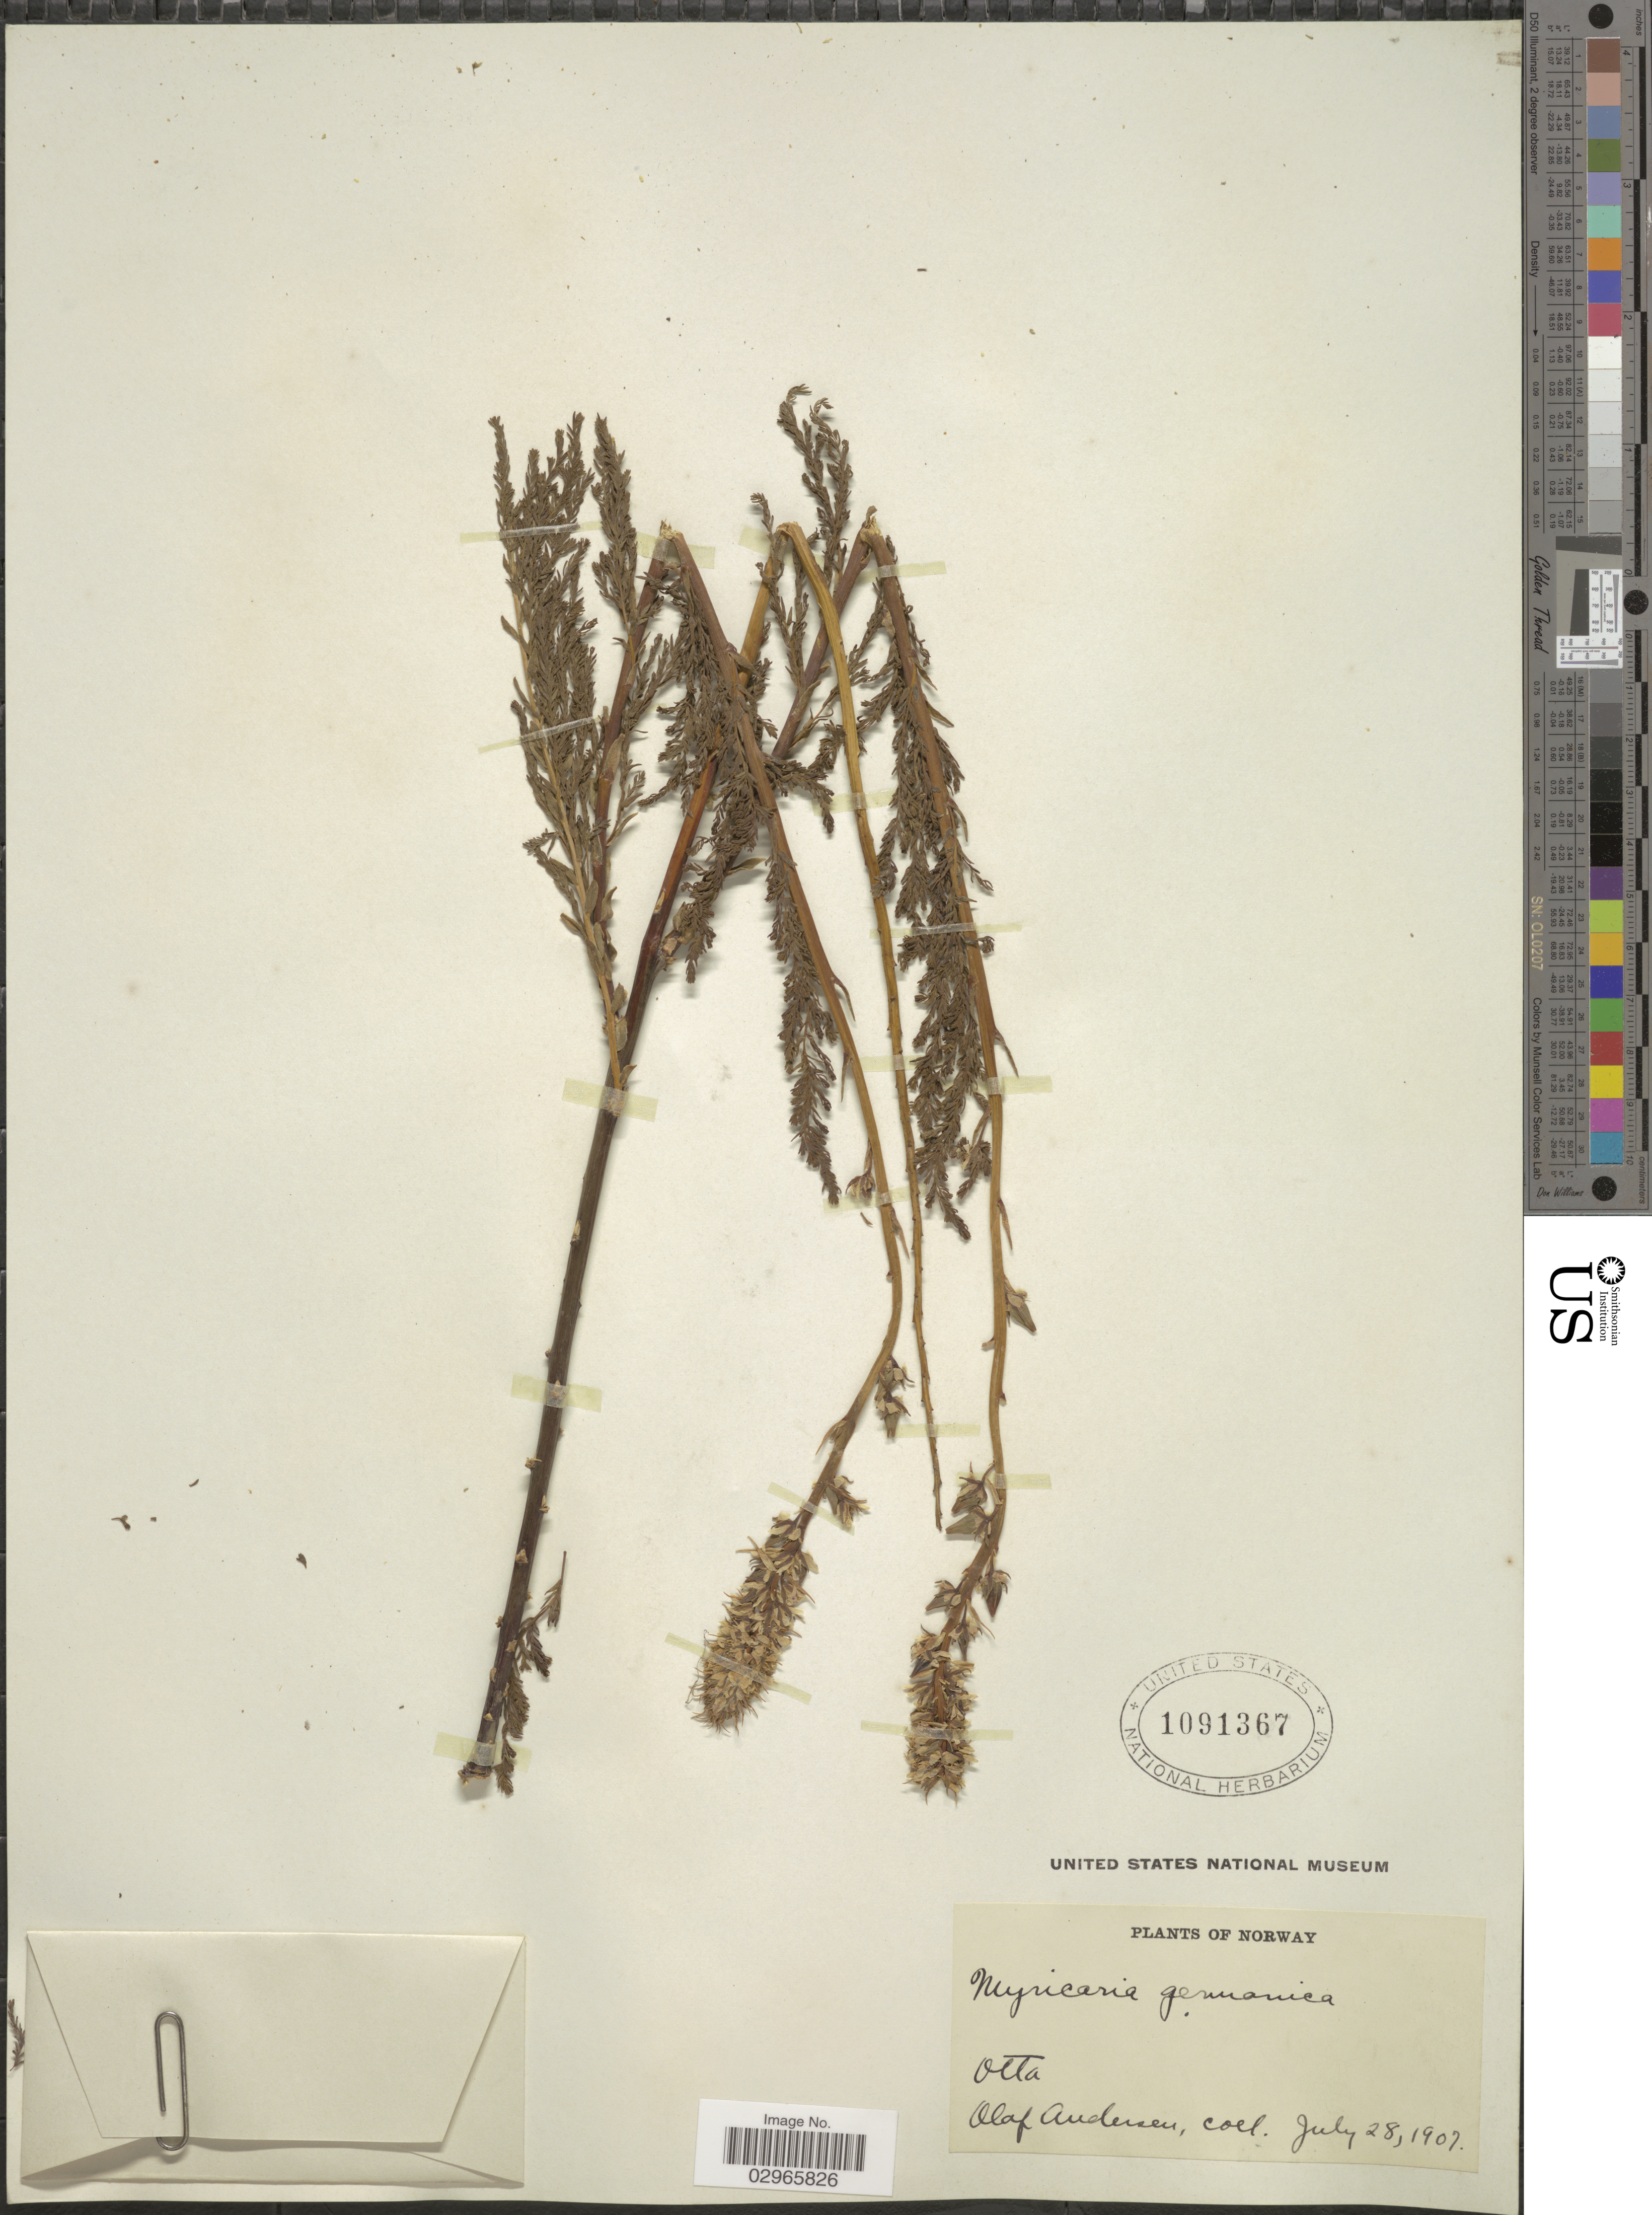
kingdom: Plantae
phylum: Tracheophyta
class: Magnoliopsida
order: Caryophyllales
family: Tamaricaceae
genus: Myricaria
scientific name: Myricaria germanica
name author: (L.) Desv.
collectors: O. Andersen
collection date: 1907-07-28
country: Norway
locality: Otta.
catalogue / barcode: US 1091367